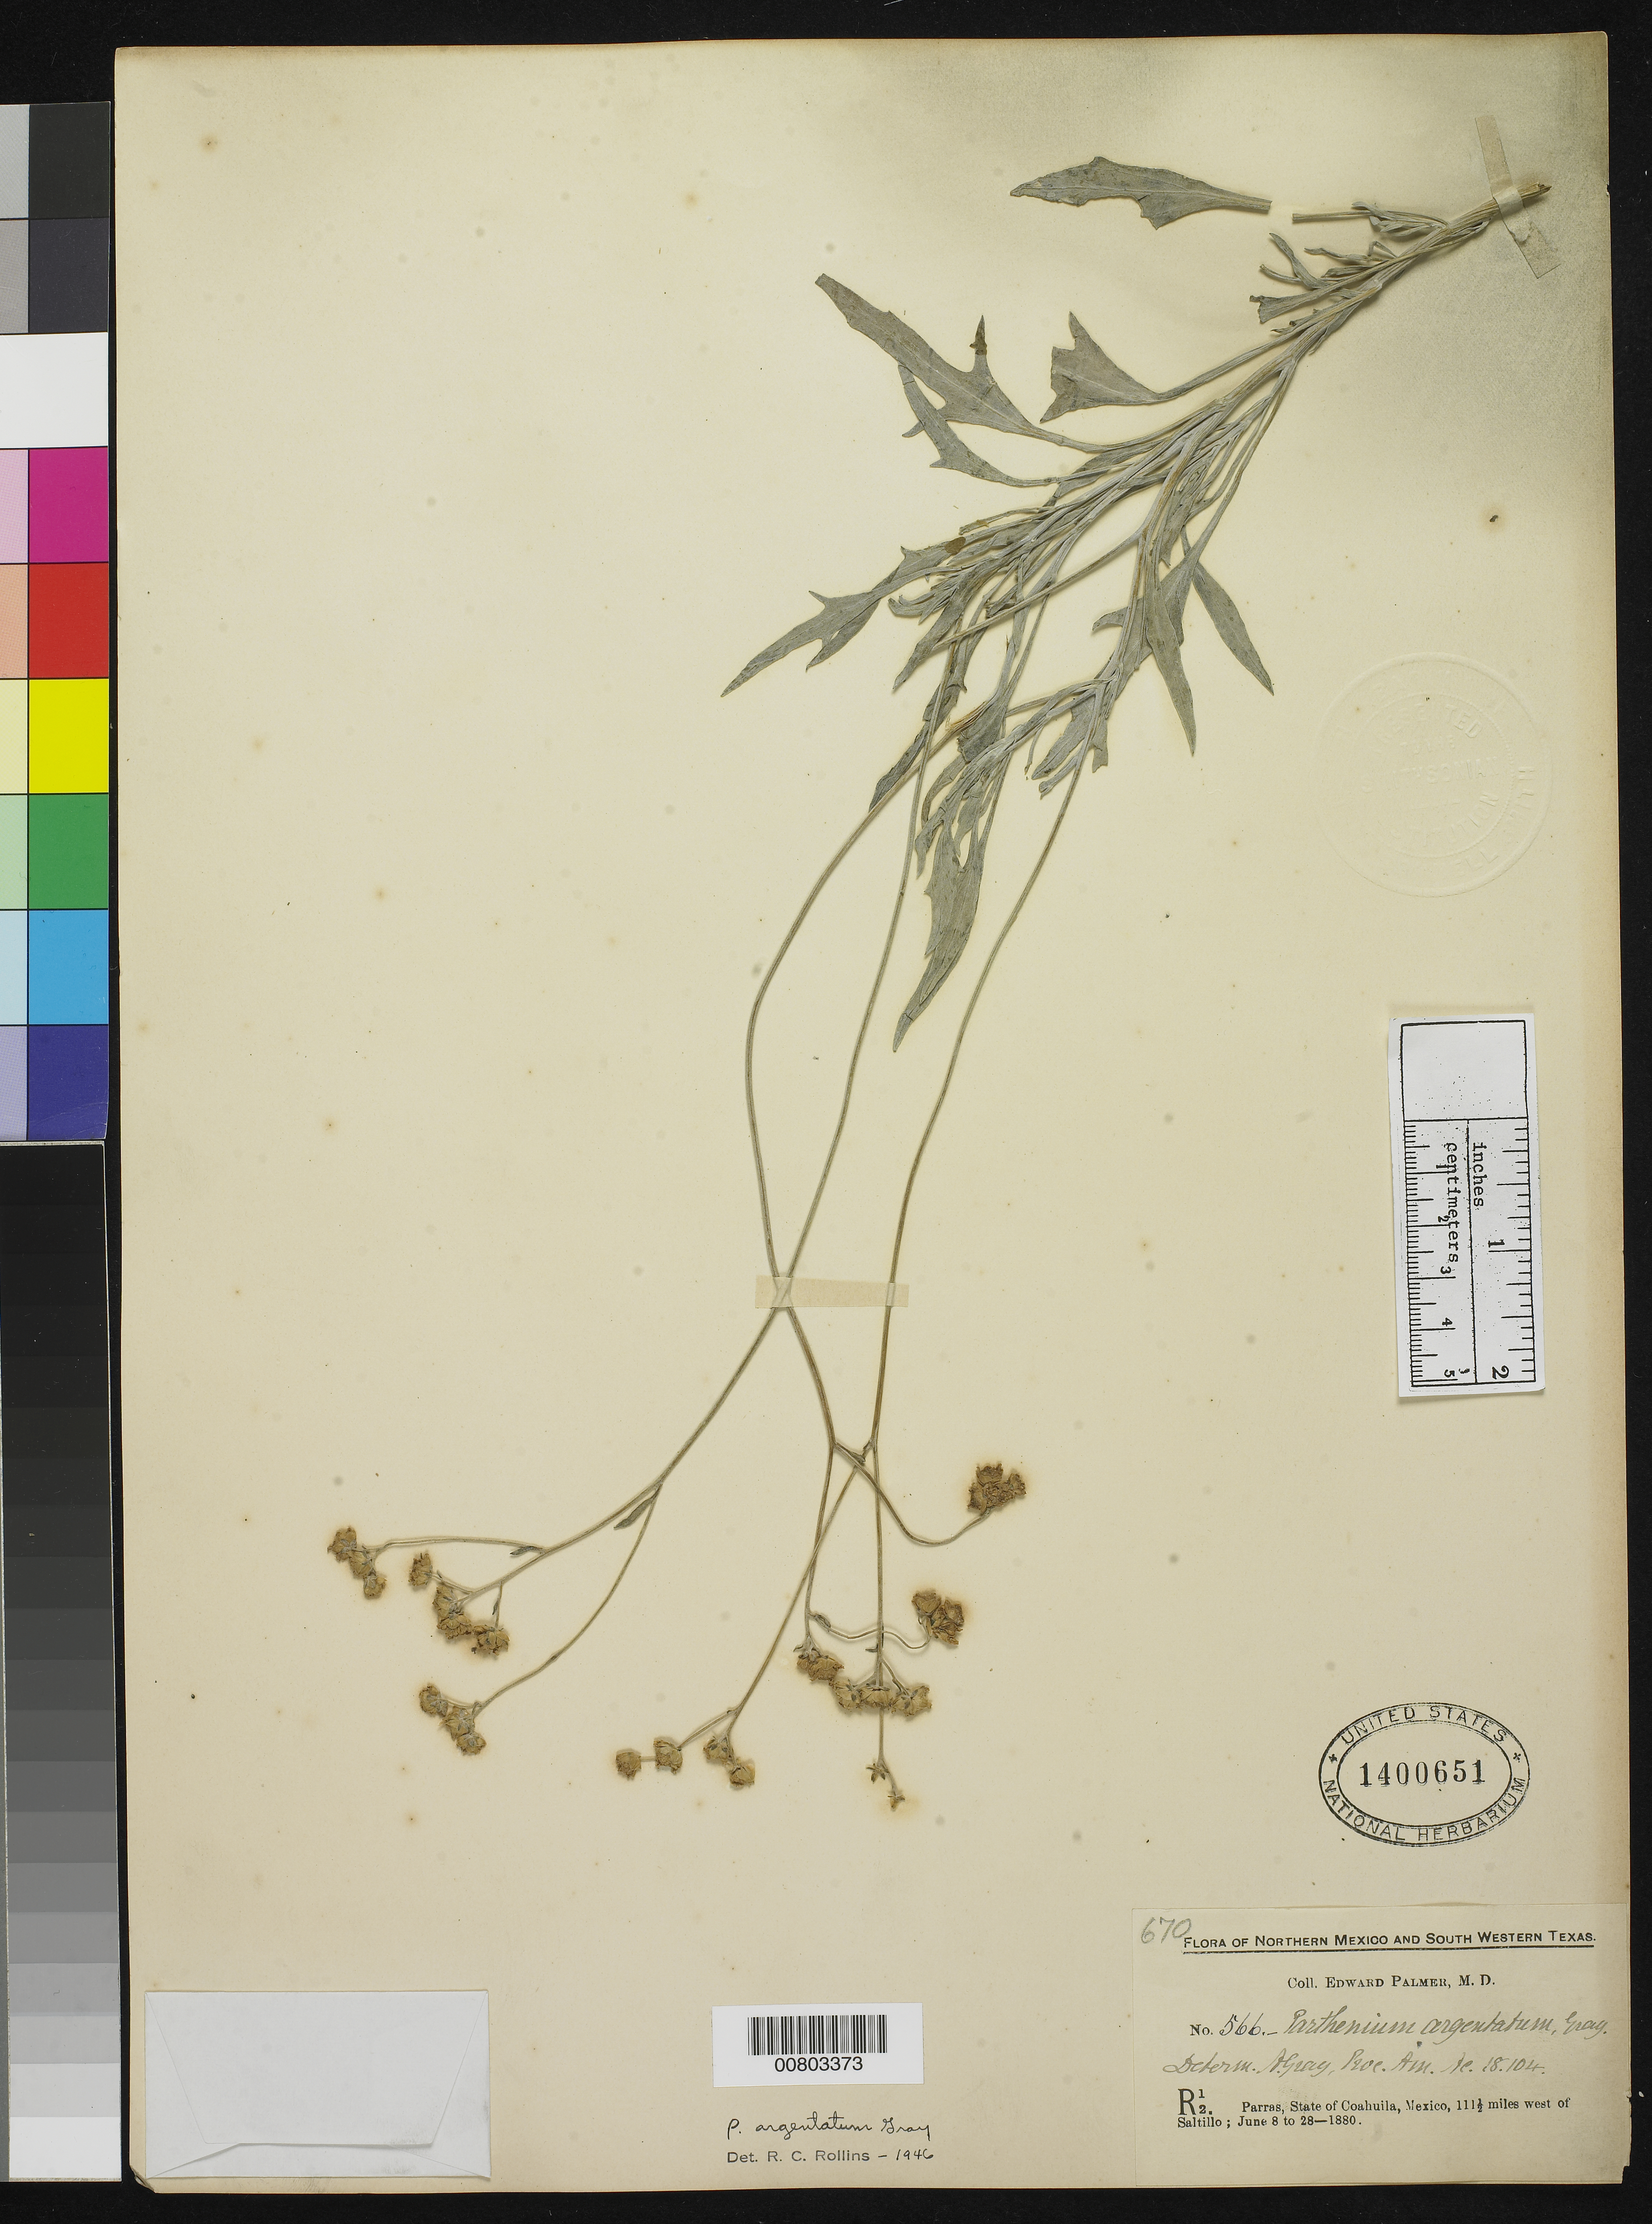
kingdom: Plantae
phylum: Tracheophyta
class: Magnoliopsida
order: Asterales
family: Asteraceae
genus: Parthenium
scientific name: Parthenium argentatum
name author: A. Gray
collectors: E. Palmer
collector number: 566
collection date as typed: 08 Jun 1880 to 28 Jun 1880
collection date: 1880-06-08/1880-06-28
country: Mexico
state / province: Coahuila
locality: R12. Parras, Coahuila, 111½ miles west of Saltillo.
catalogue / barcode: US 1400651